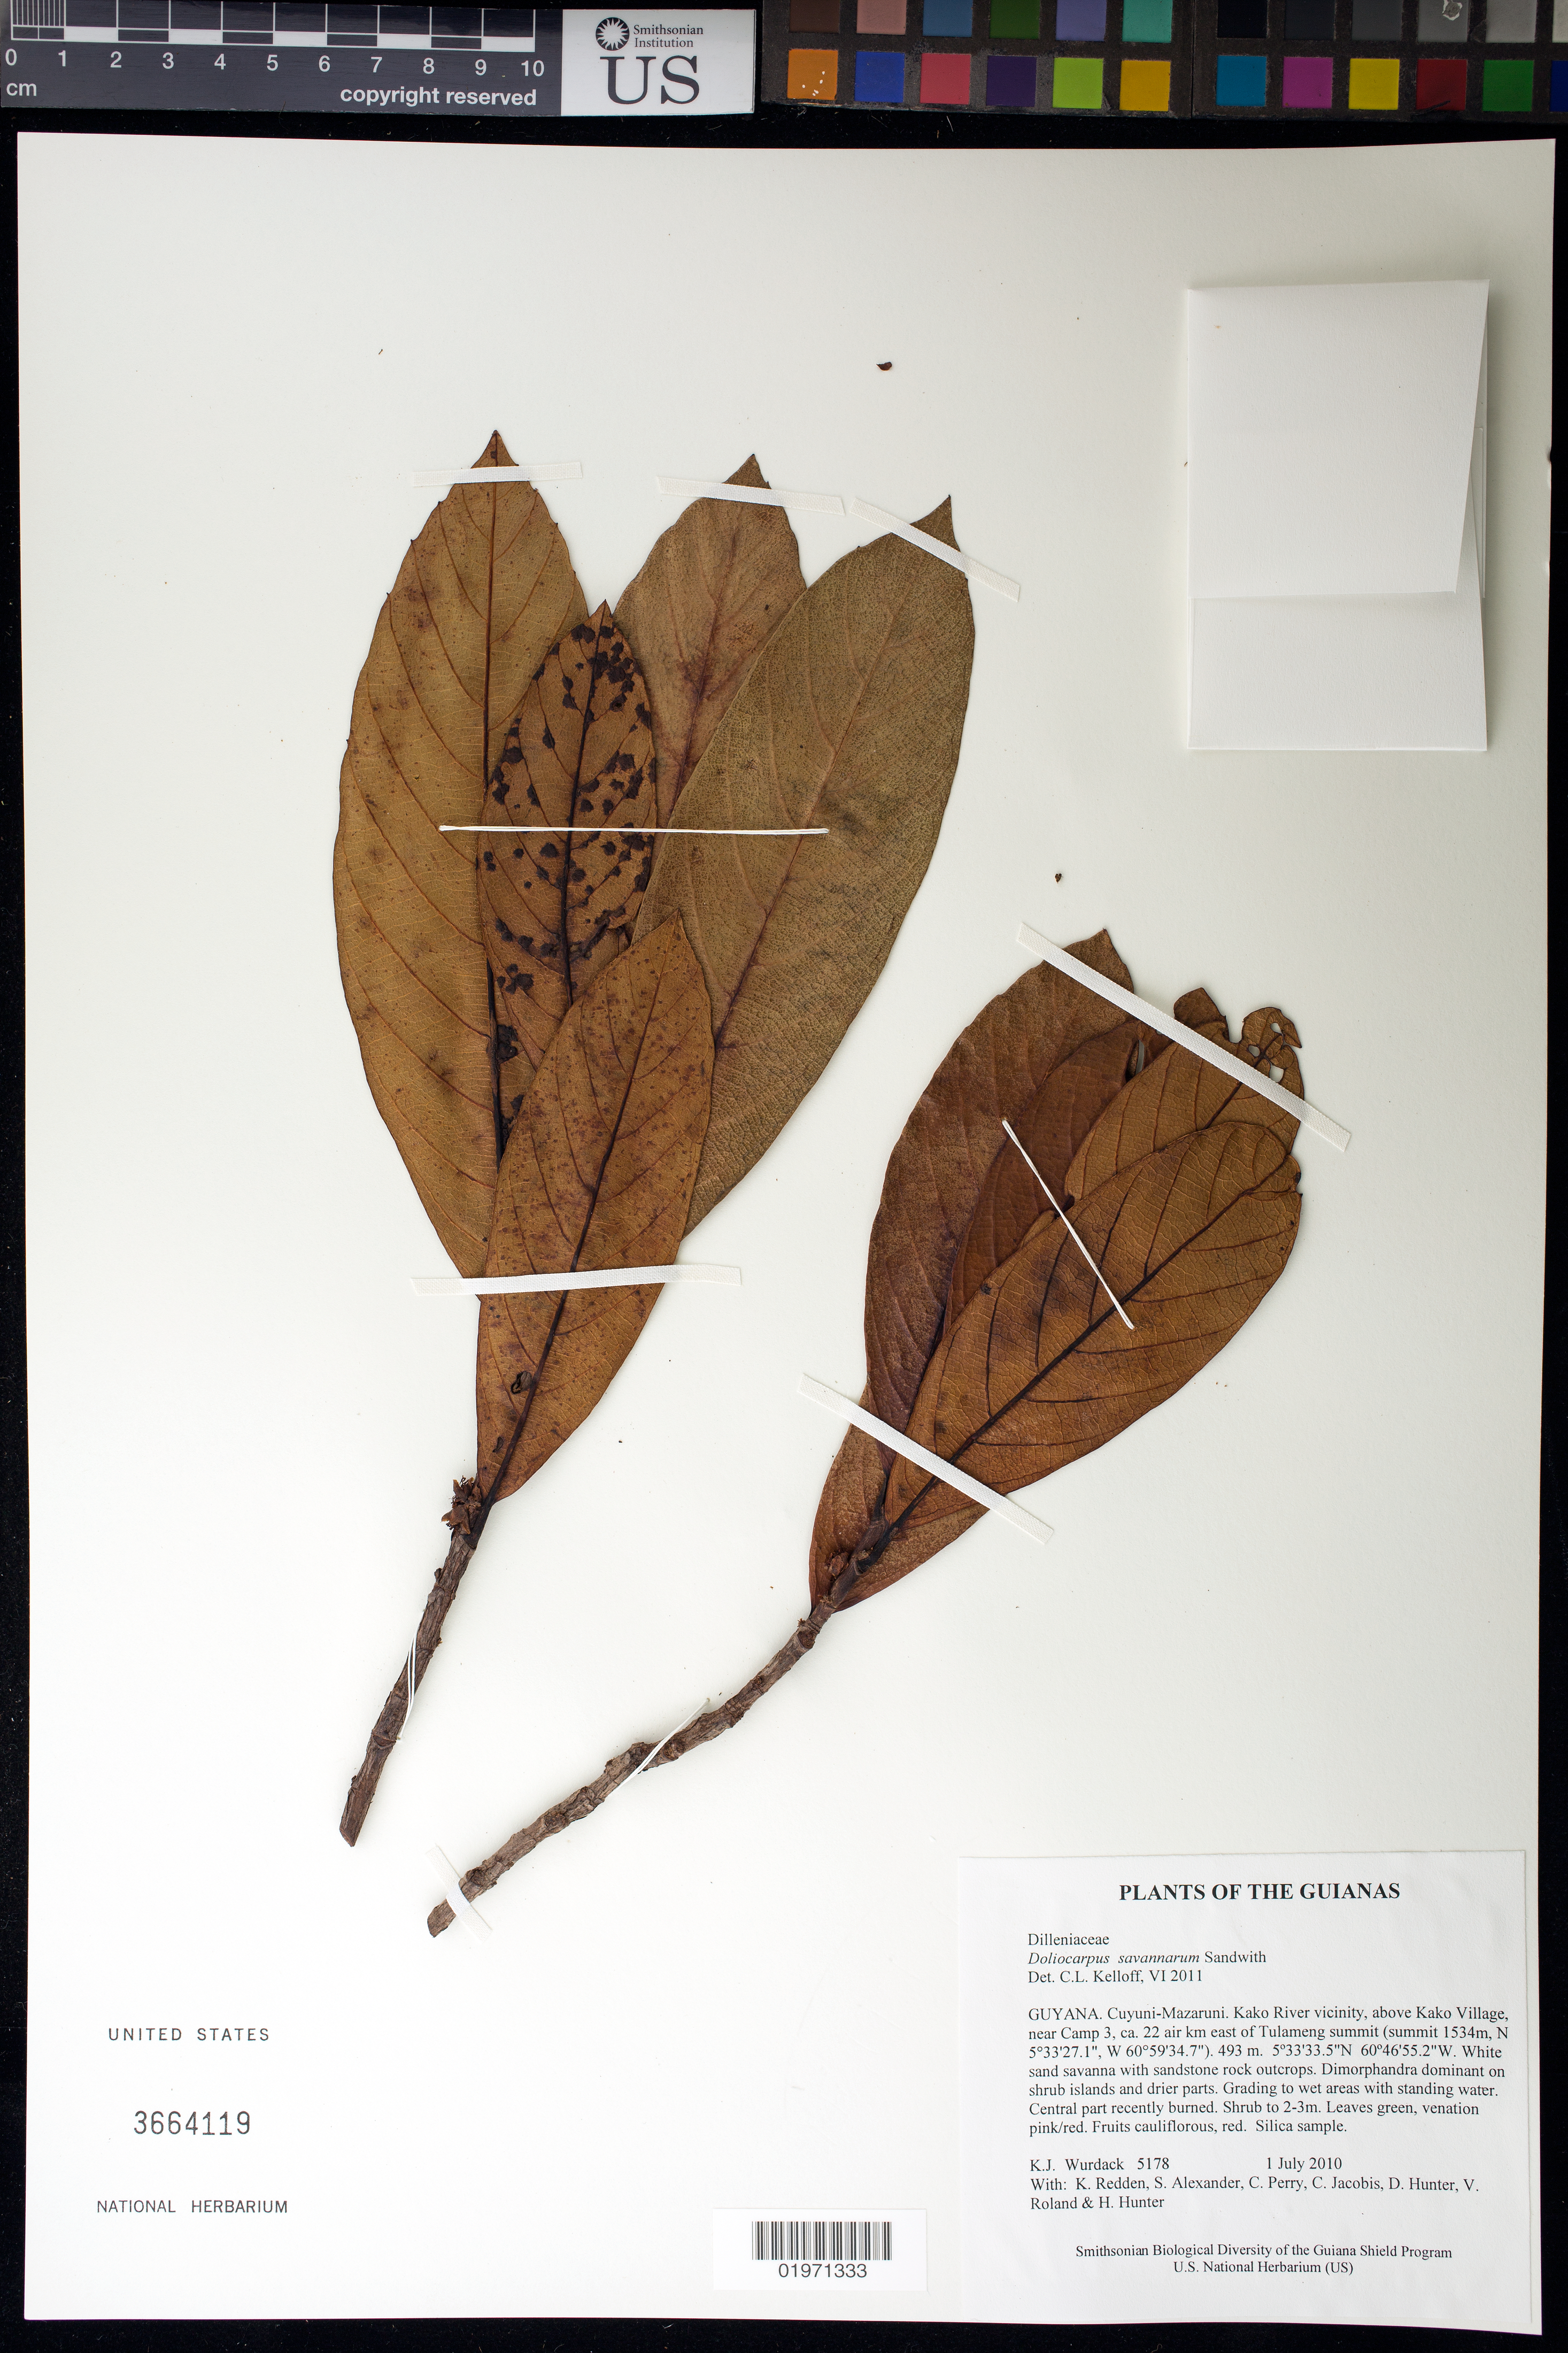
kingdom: Plantae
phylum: Tracheophyta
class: Magnoliopsida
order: Dilleniales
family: Dilleniaceae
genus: Doliocarpus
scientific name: Doliocarpus savannarum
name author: Sandwith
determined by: Kelloff, Carol L., (US), Smithsonian Institution - National Museum of Natural History (UNITED STATES)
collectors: K. Wurdack, K. M. Redden, S. N. Alexander, C. Perry, C. Jacobis, D. Hunter, V. Roland & H. Hunter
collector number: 5178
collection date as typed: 1 July 2010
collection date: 2010-07-01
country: Guyana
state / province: Cuyuni-Mazaruni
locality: Kako River vicinity, above Kako Village, near Camp 3, ca. 22 air km east of Tulameng summit (summit 1534m, N 5°33'27.1", W 60°59'34.7")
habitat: White sand savanna with sandstone rock outcrops. Dimorphandra dominant on shrub islands and drier parts. Grading to wet areas with standing water. Central part recently burned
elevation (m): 493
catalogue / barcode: US 3664119